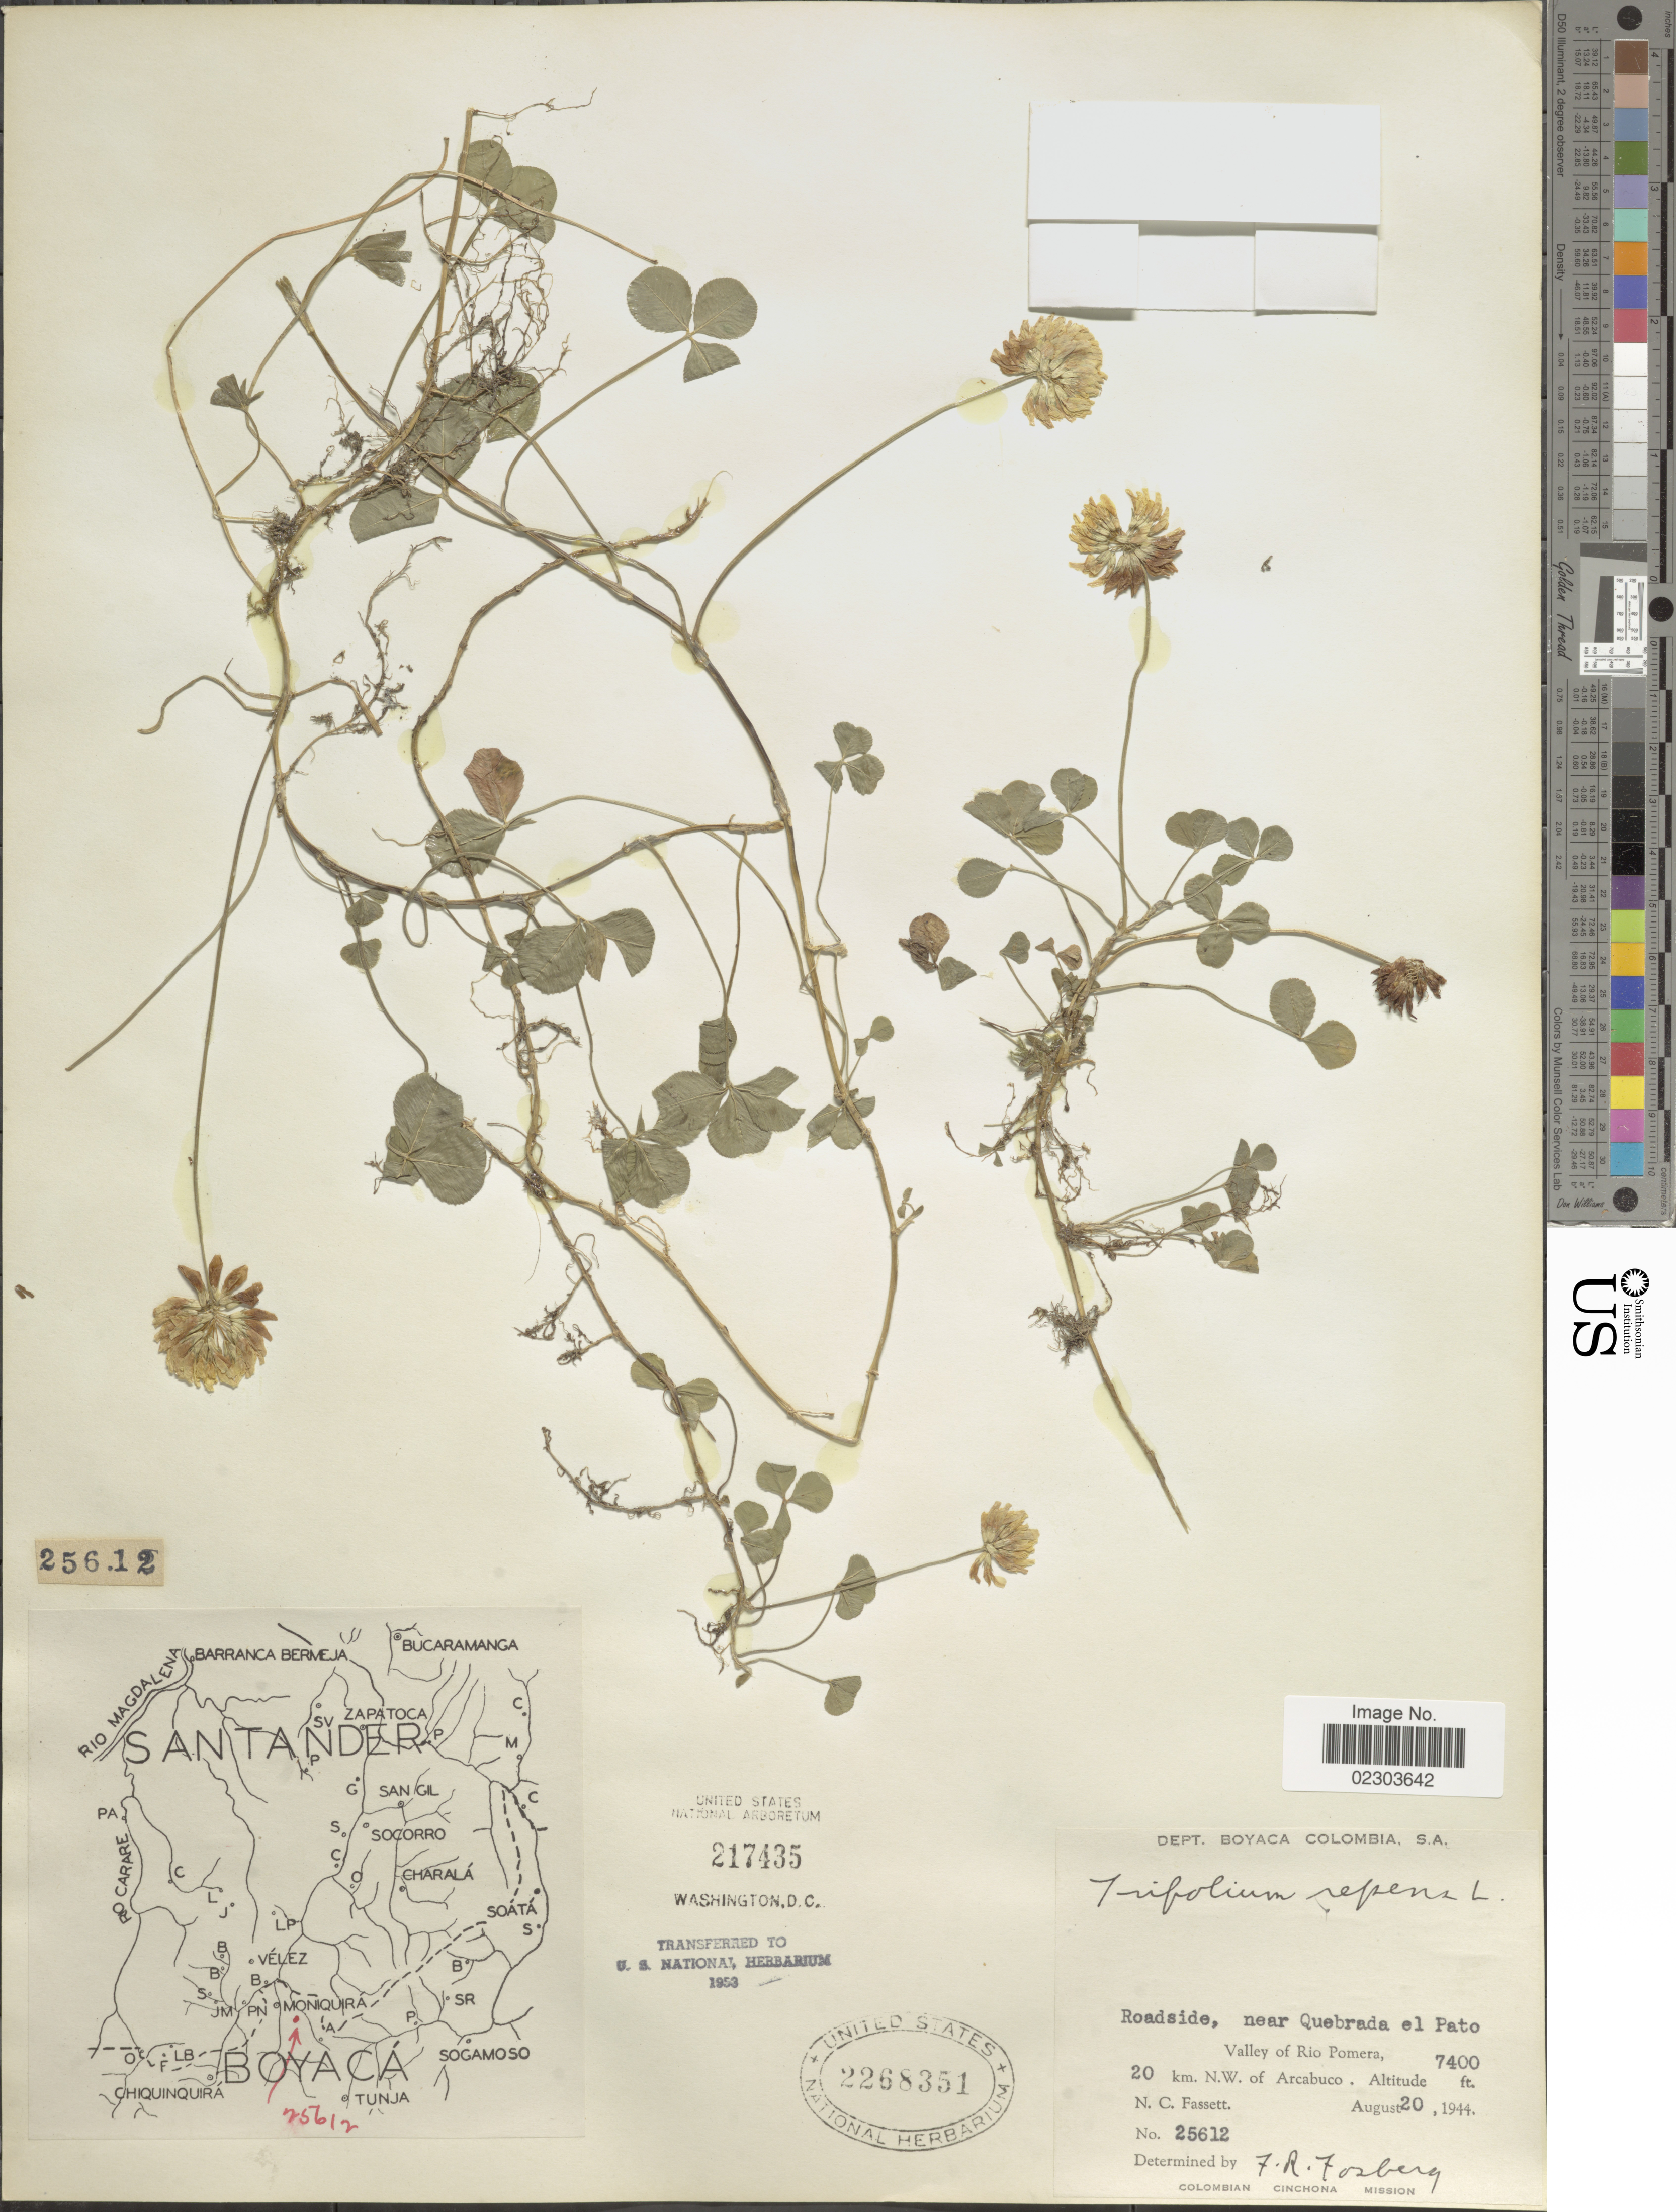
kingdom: Plantae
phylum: Tracheophyta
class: Magnoliopsida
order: Fabales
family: Fabaceae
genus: Trifolium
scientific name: Trifolium repens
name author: L.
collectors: N. C. Fassett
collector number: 25612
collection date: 1944-08-20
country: Colombia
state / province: Boyacá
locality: Roadside, near Quebrada el Pato, valley of Rio Pomera, 20 km. N.W. of Arcabuco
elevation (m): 2256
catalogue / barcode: US 2268351